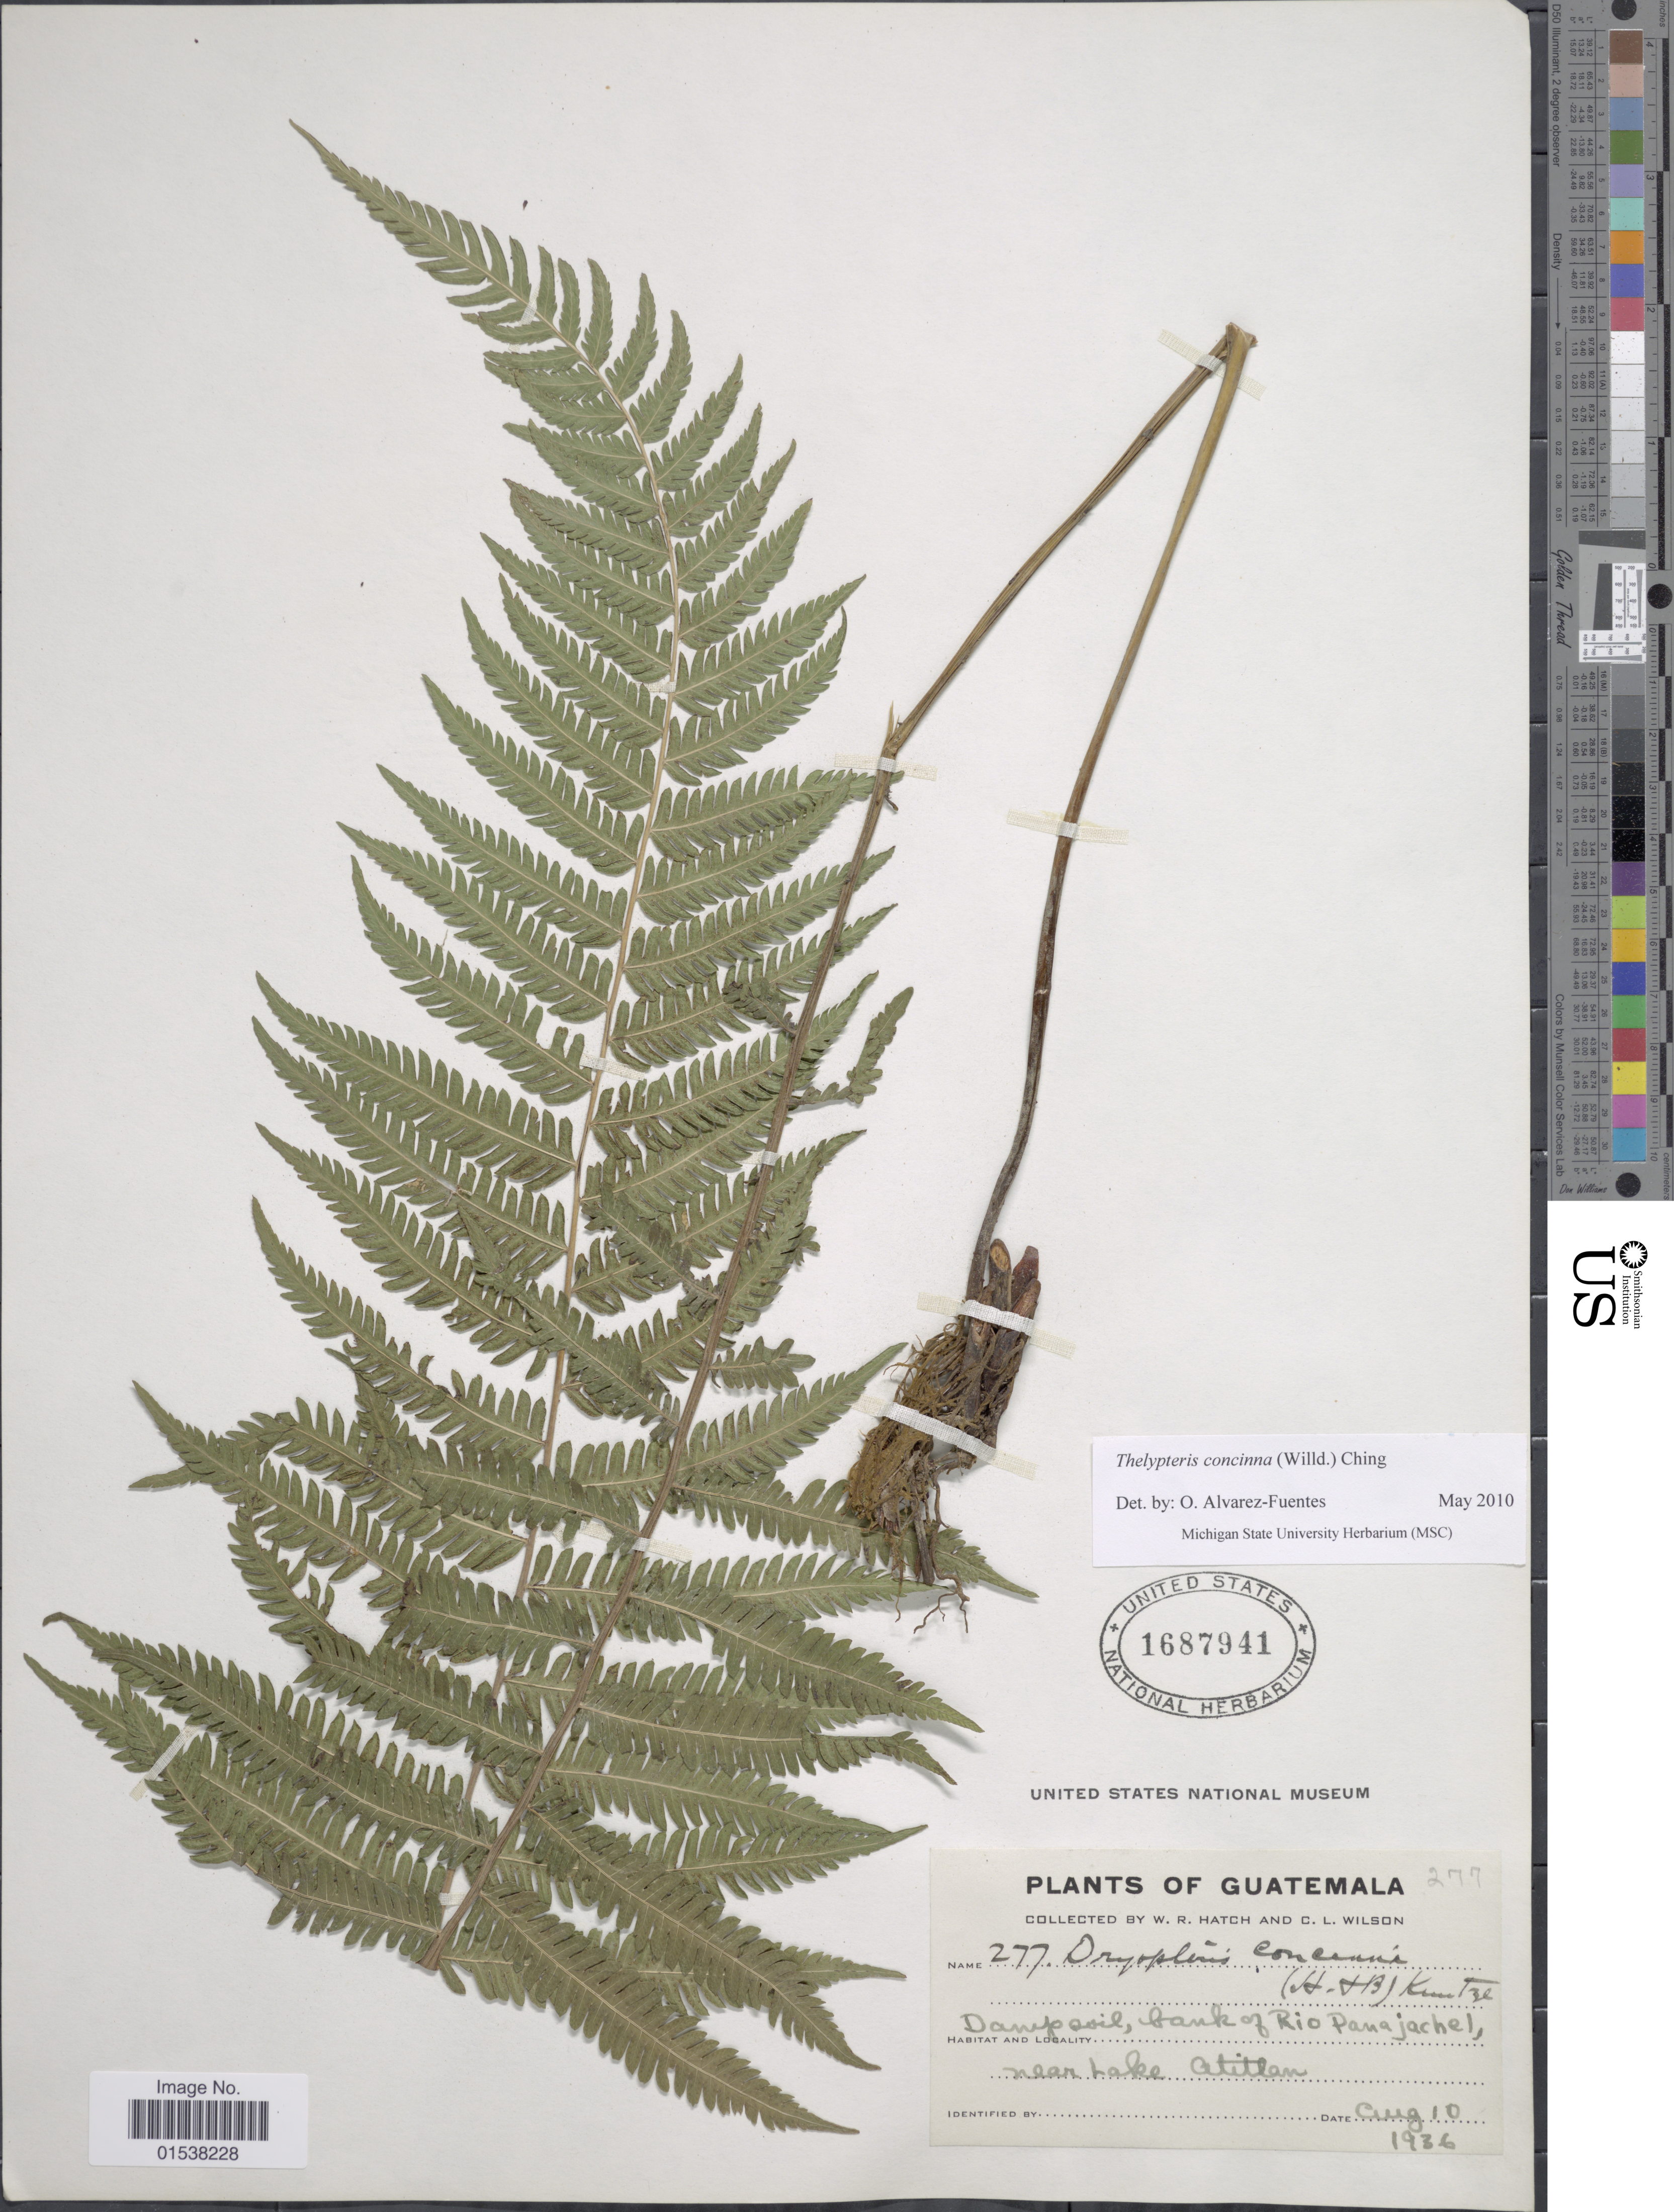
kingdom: Plantae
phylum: Tracheophyta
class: Polypodiopsida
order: Polypodiales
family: Thelypteridaceae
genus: Amauropelta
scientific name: Amauropelta concinna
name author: (Willd.) Pic. Serm.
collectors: W. Hatch & C. L. Wilson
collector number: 277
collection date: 1936-08-10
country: Guatemala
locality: Damp soil, bank of Rio Panajachel, near Lake Atitlan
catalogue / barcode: US 1687941